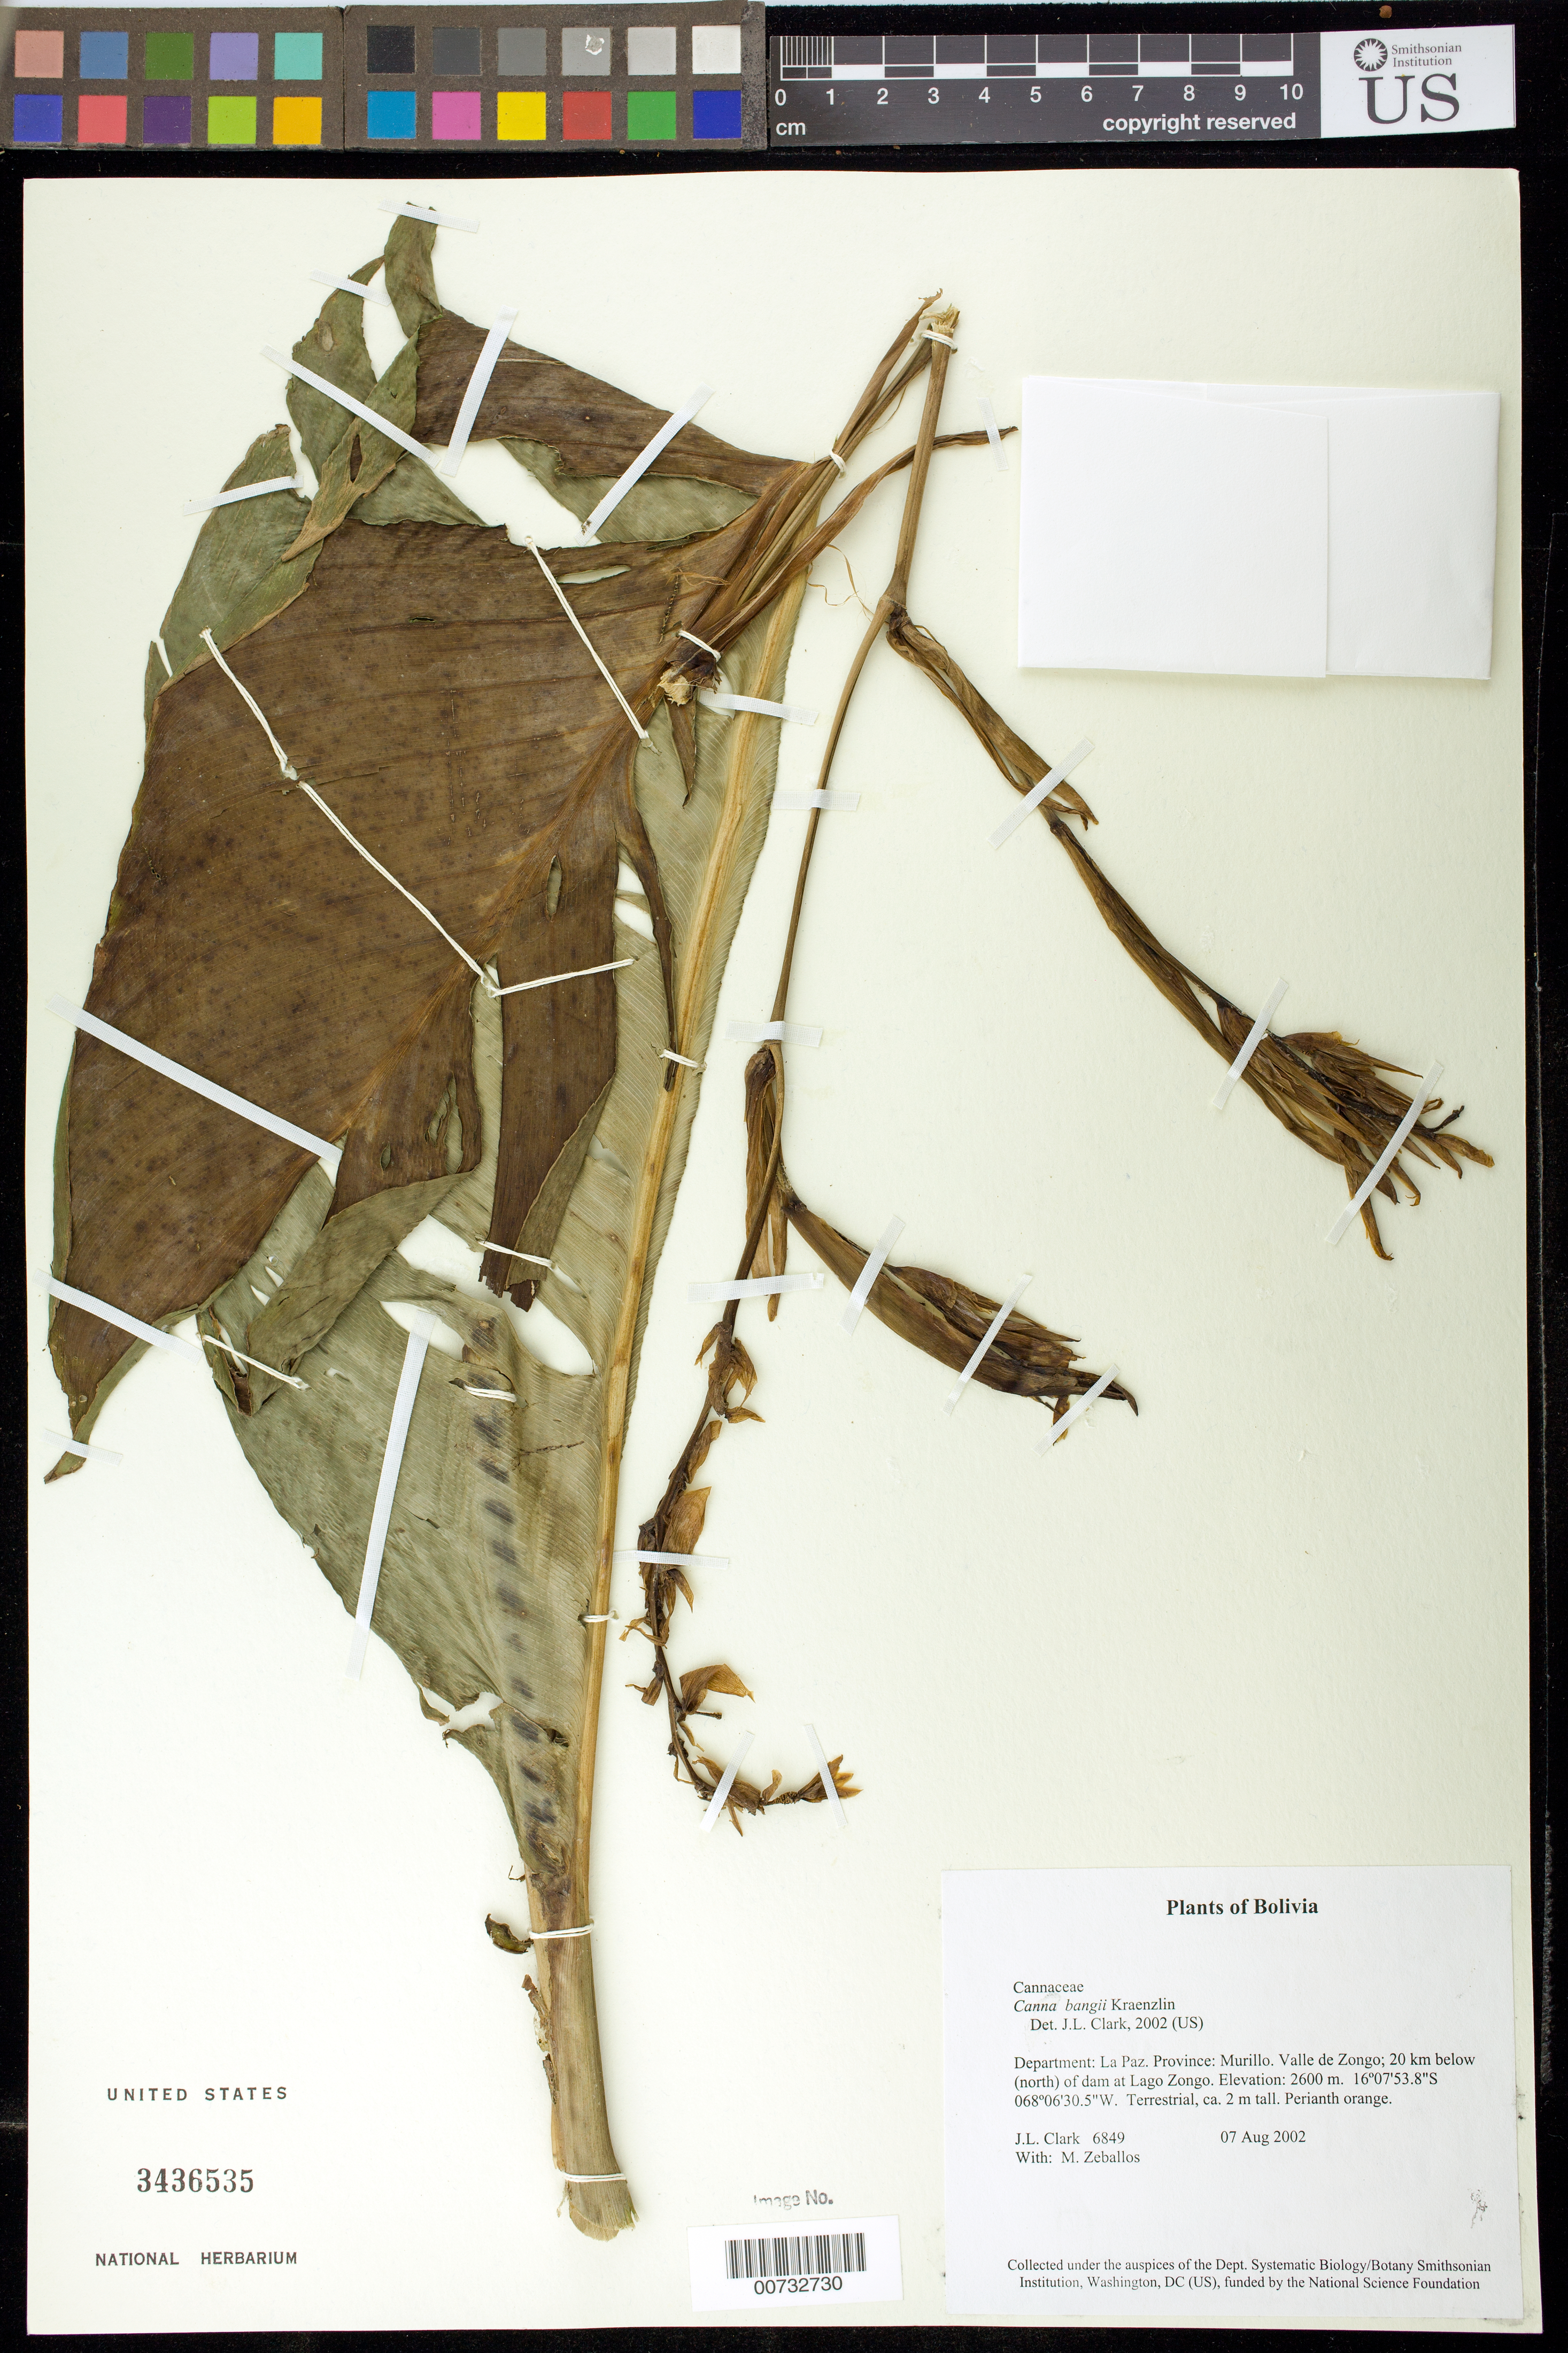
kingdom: Plantae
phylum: Tracheophyta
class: Liliopsida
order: Zingiberales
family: Cannaceae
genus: Canna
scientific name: Canna bangii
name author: Kraenzl. in Engl.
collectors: J. L. Clark & M. Zeballos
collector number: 6849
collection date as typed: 07 Aug 2002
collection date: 2002-08-07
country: Bolivia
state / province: La Paz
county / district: Murillo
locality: Valle de Zongo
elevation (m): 2600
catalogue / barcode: US 3436535